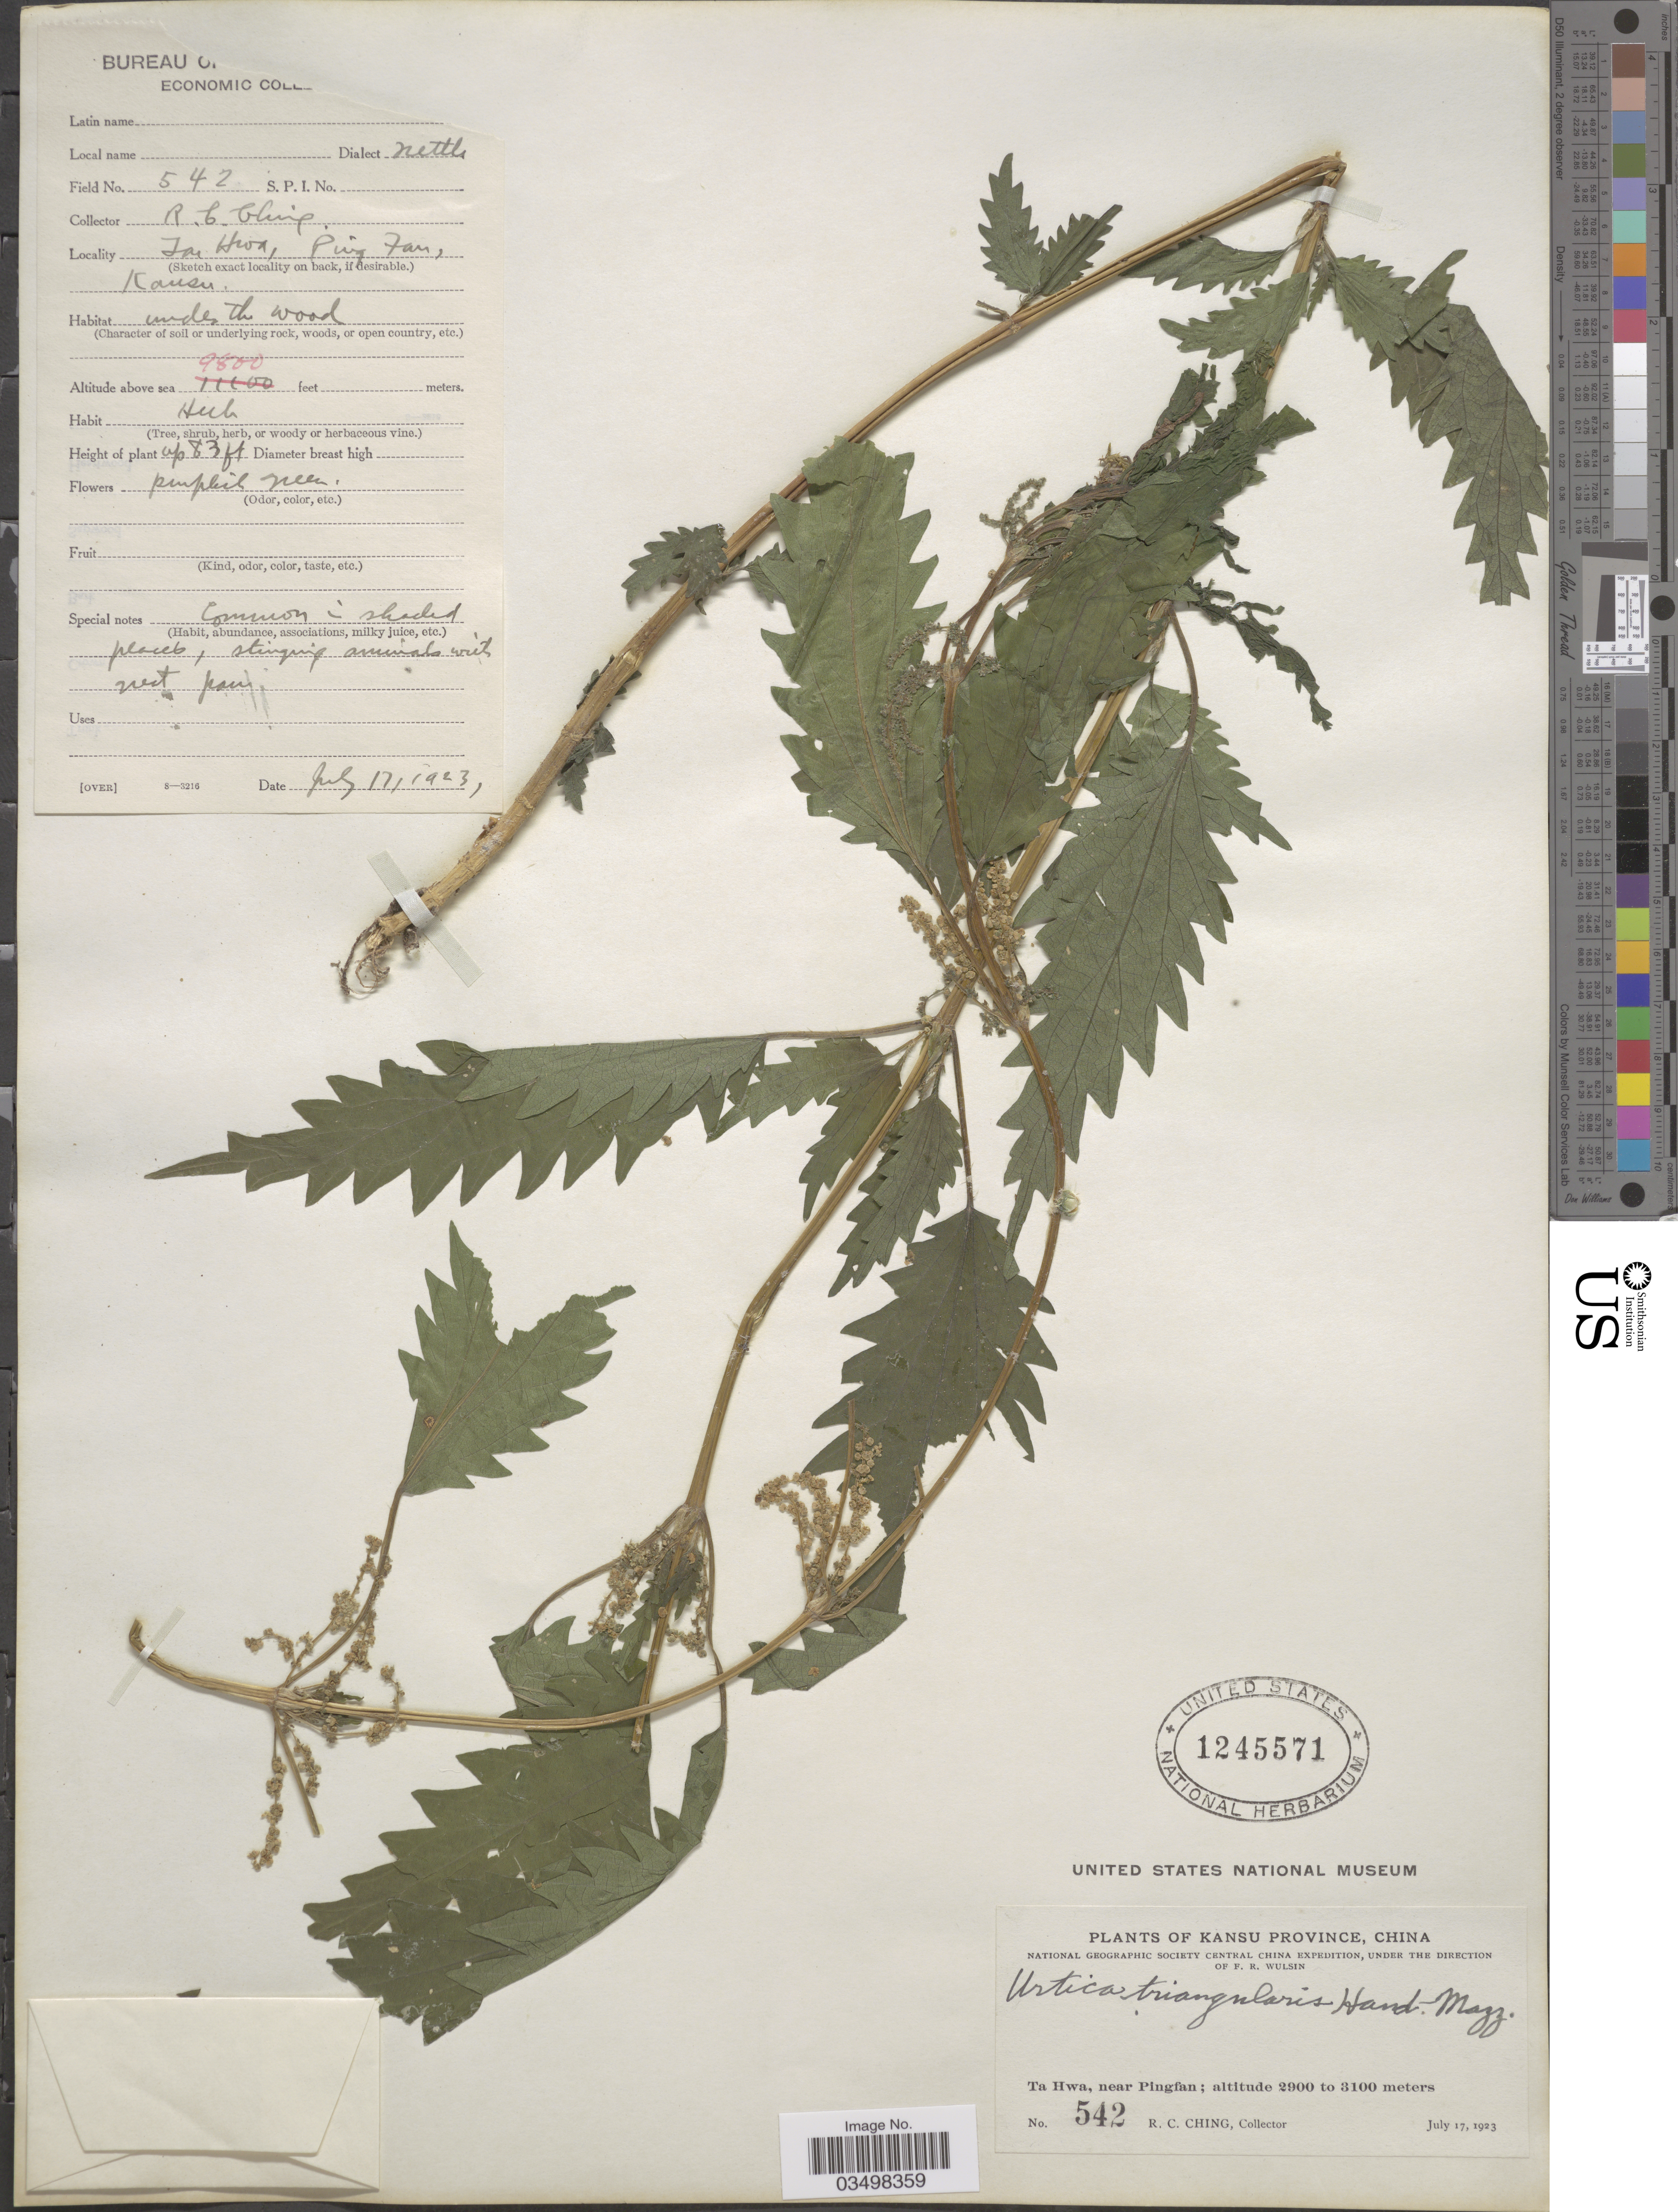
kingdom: Plantae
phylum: Tracheophyta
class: Magnoliopsida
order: Rosales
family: Urticaceae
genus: Urtica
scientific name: Urtica triangularis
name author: Hand.-Mazz.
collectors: R. C. Ching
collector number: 542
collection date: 1923-07-17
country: China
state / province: Gansu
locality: Kansu Province. Ta Hwa, near Pingfan.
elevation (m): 2987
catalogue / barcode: US 1245571